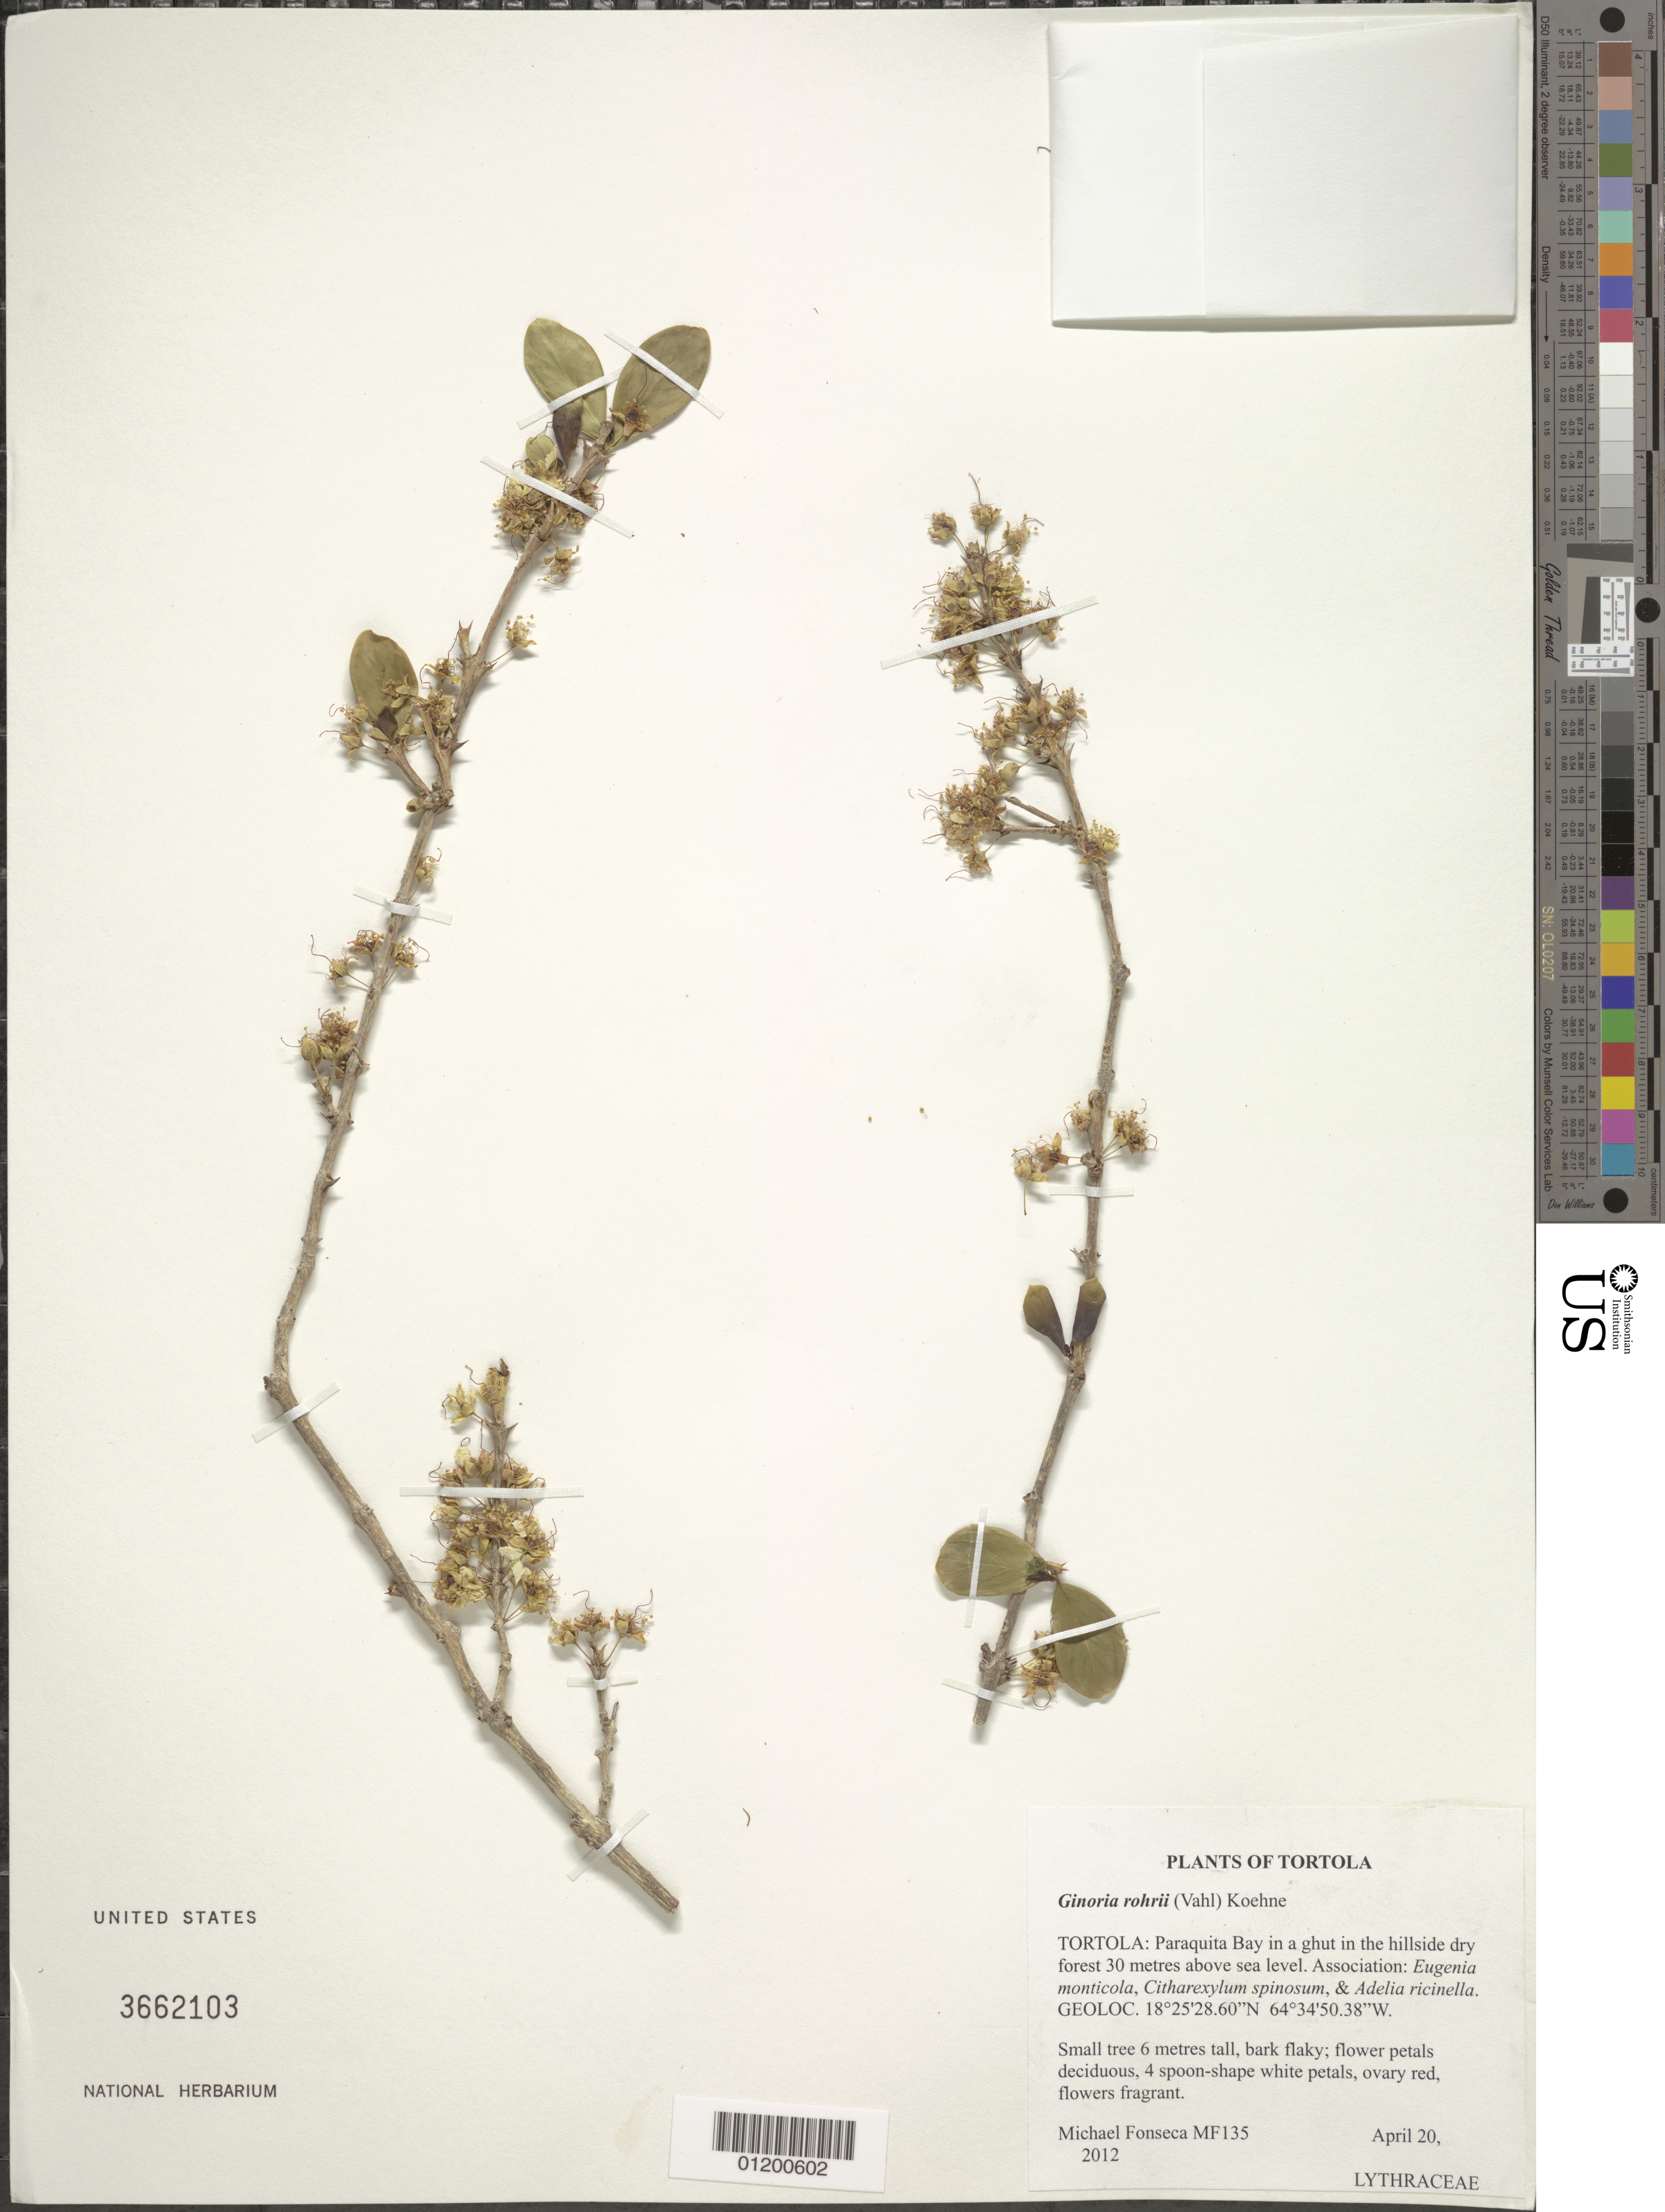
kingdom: Plantae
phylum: Tracheophyta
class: Magnoliopsida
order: Myrtales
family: Lythraceae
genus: Ginoria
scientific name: Ginoria rohrii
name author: (Vahl) Koehne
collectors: M. Fonseca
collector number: MF135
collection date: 2012-04-20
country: Puerto Rico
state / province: Tortola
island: Puerto Rico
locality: Paraquita Bay in a ghut in the hillside dry forest.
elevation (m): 30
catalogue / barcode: US 3662103